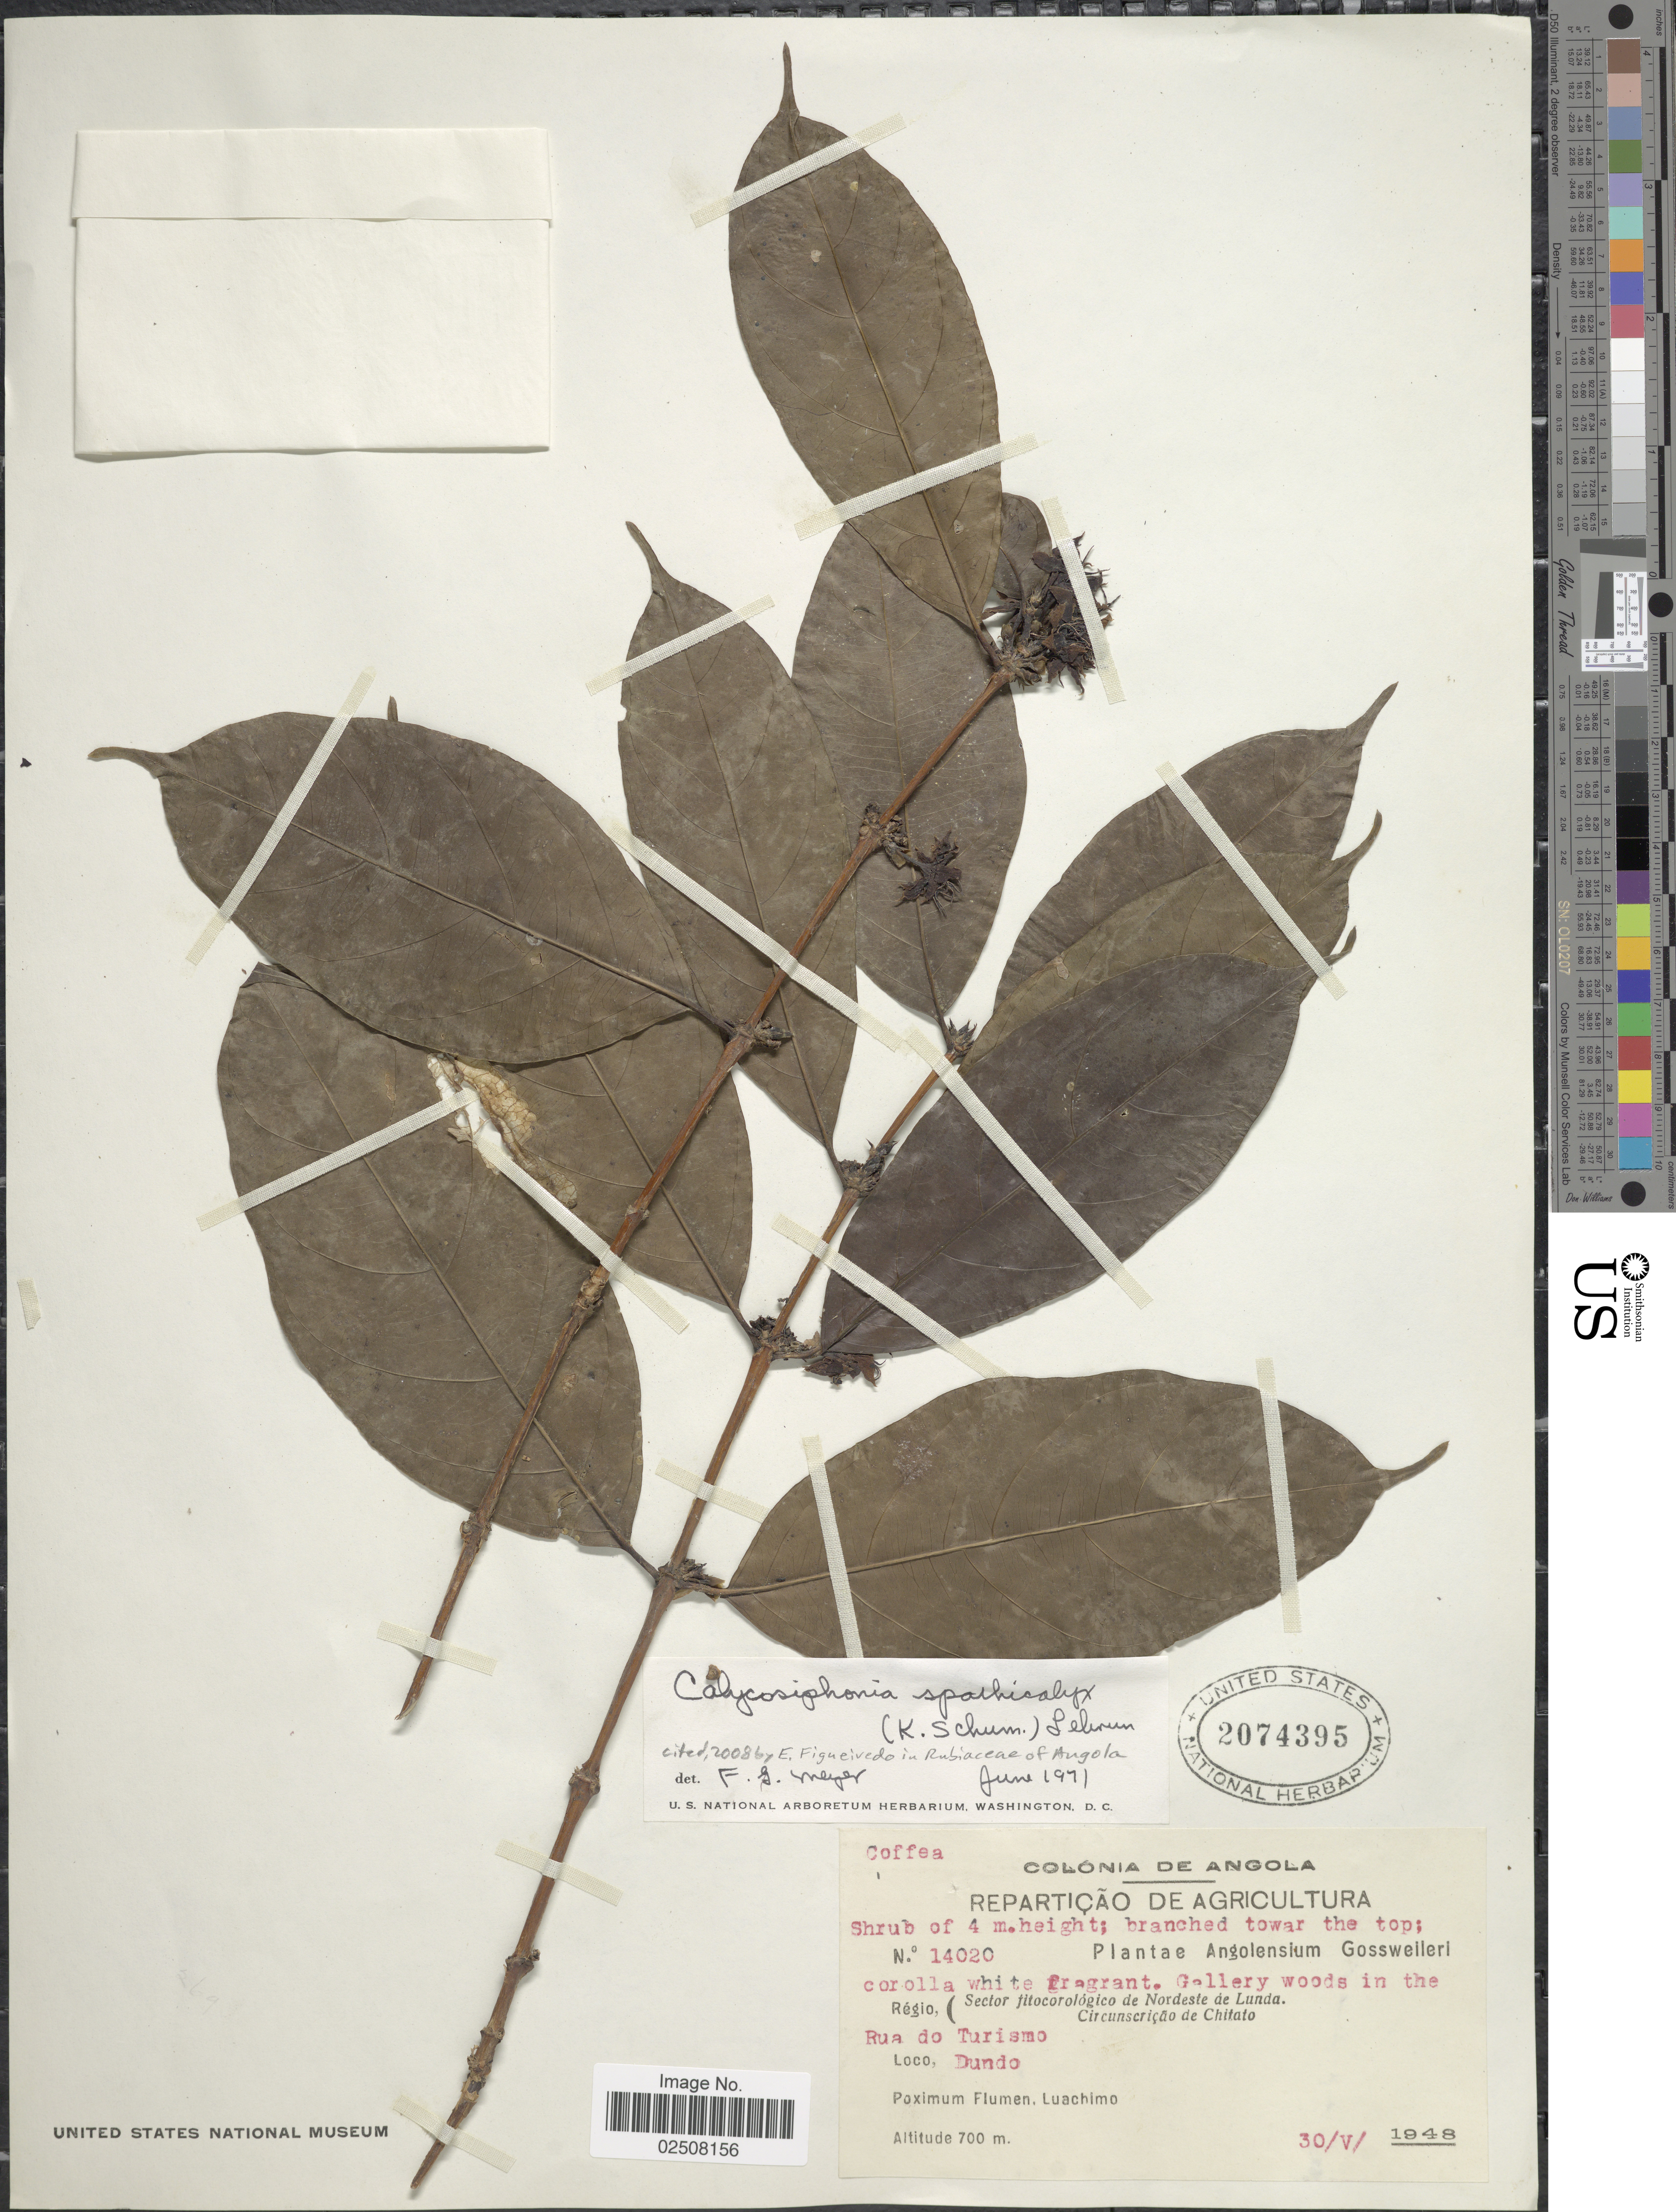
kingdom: Plantae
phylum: Tracheophyta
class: Magnoliopsida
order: Gentianales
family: Rubiaceae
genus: Calycosiphonia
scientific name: Calycosiphonia spathicalyx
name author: (K. Schum.) Robbr.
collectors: -. Gossweiler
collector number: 14020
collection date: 1948-05-30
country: Angola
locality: Gallery woods in the Rua do Turismo, Loco, Dundo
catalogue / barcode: US 2074395